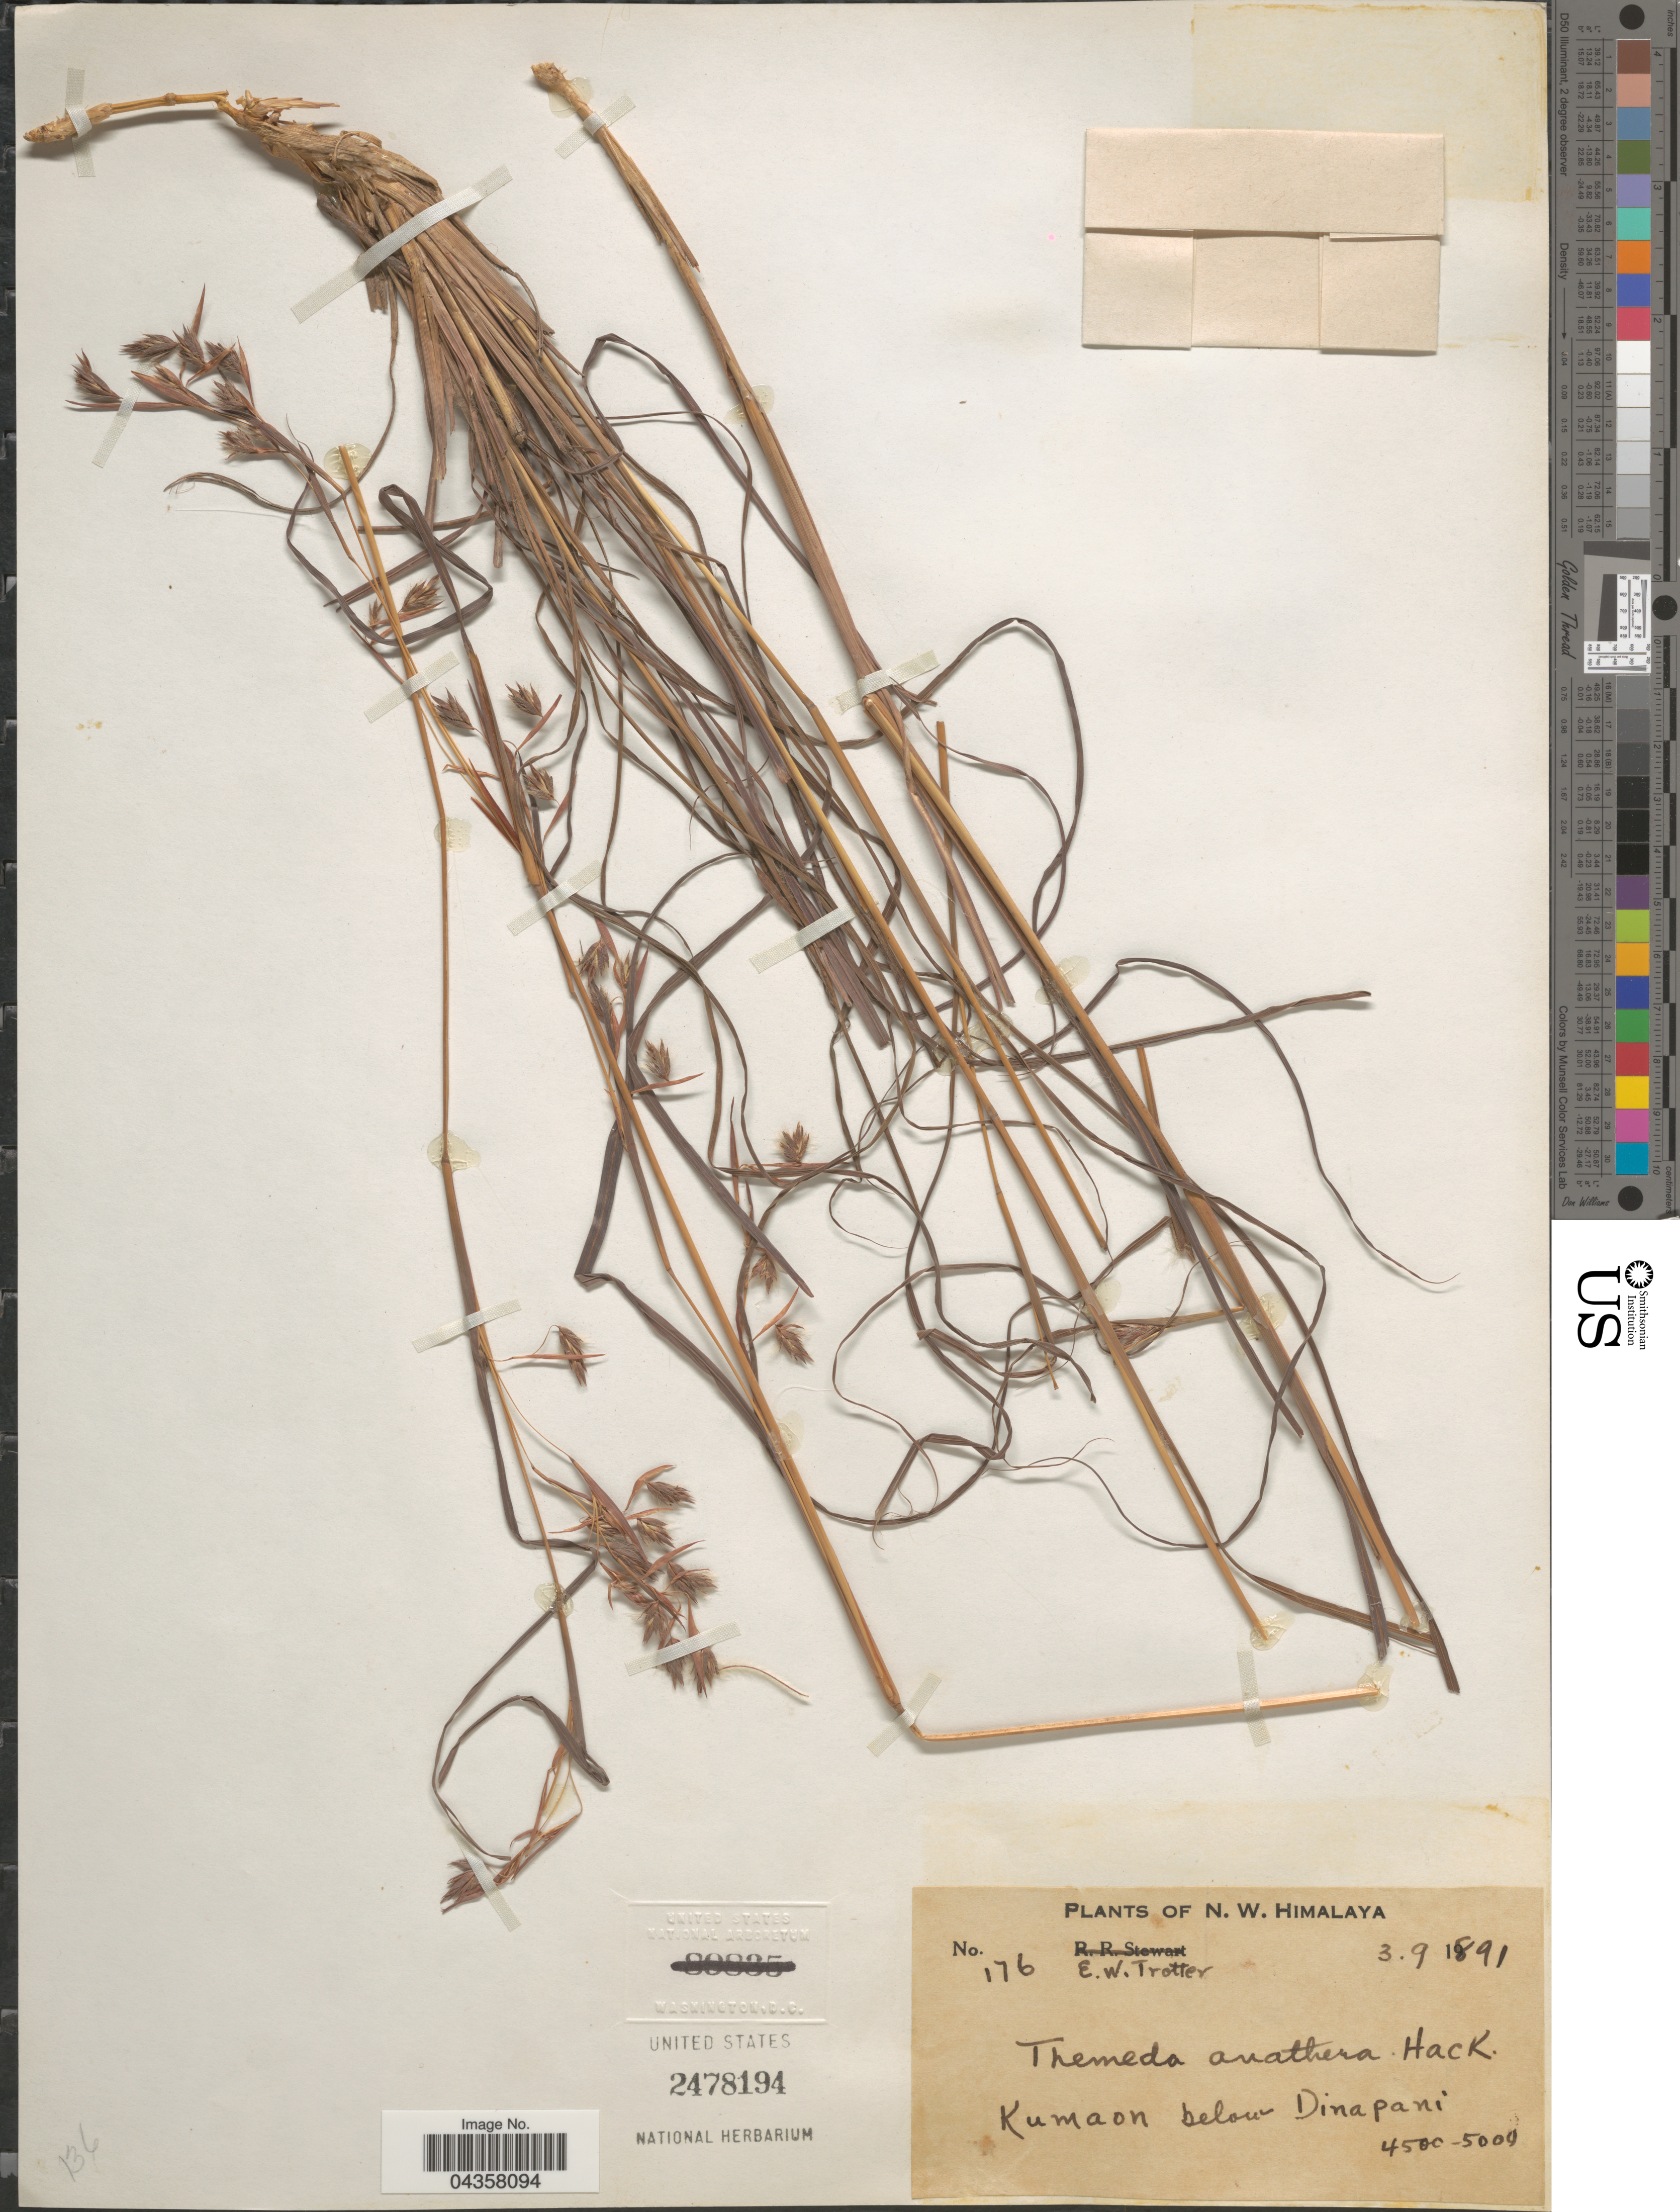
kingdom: Plantae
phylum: Tracheophyta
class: Liliopsida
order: Poales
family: Poaceae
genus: Themeda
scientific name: Themeda anathera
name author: (Nees) Hack.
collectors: E. Trotter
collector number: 176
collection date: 1891-09-03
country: India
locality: N. W. Himalaya. Kumaon below Dinapani.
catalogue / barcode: US 2478194